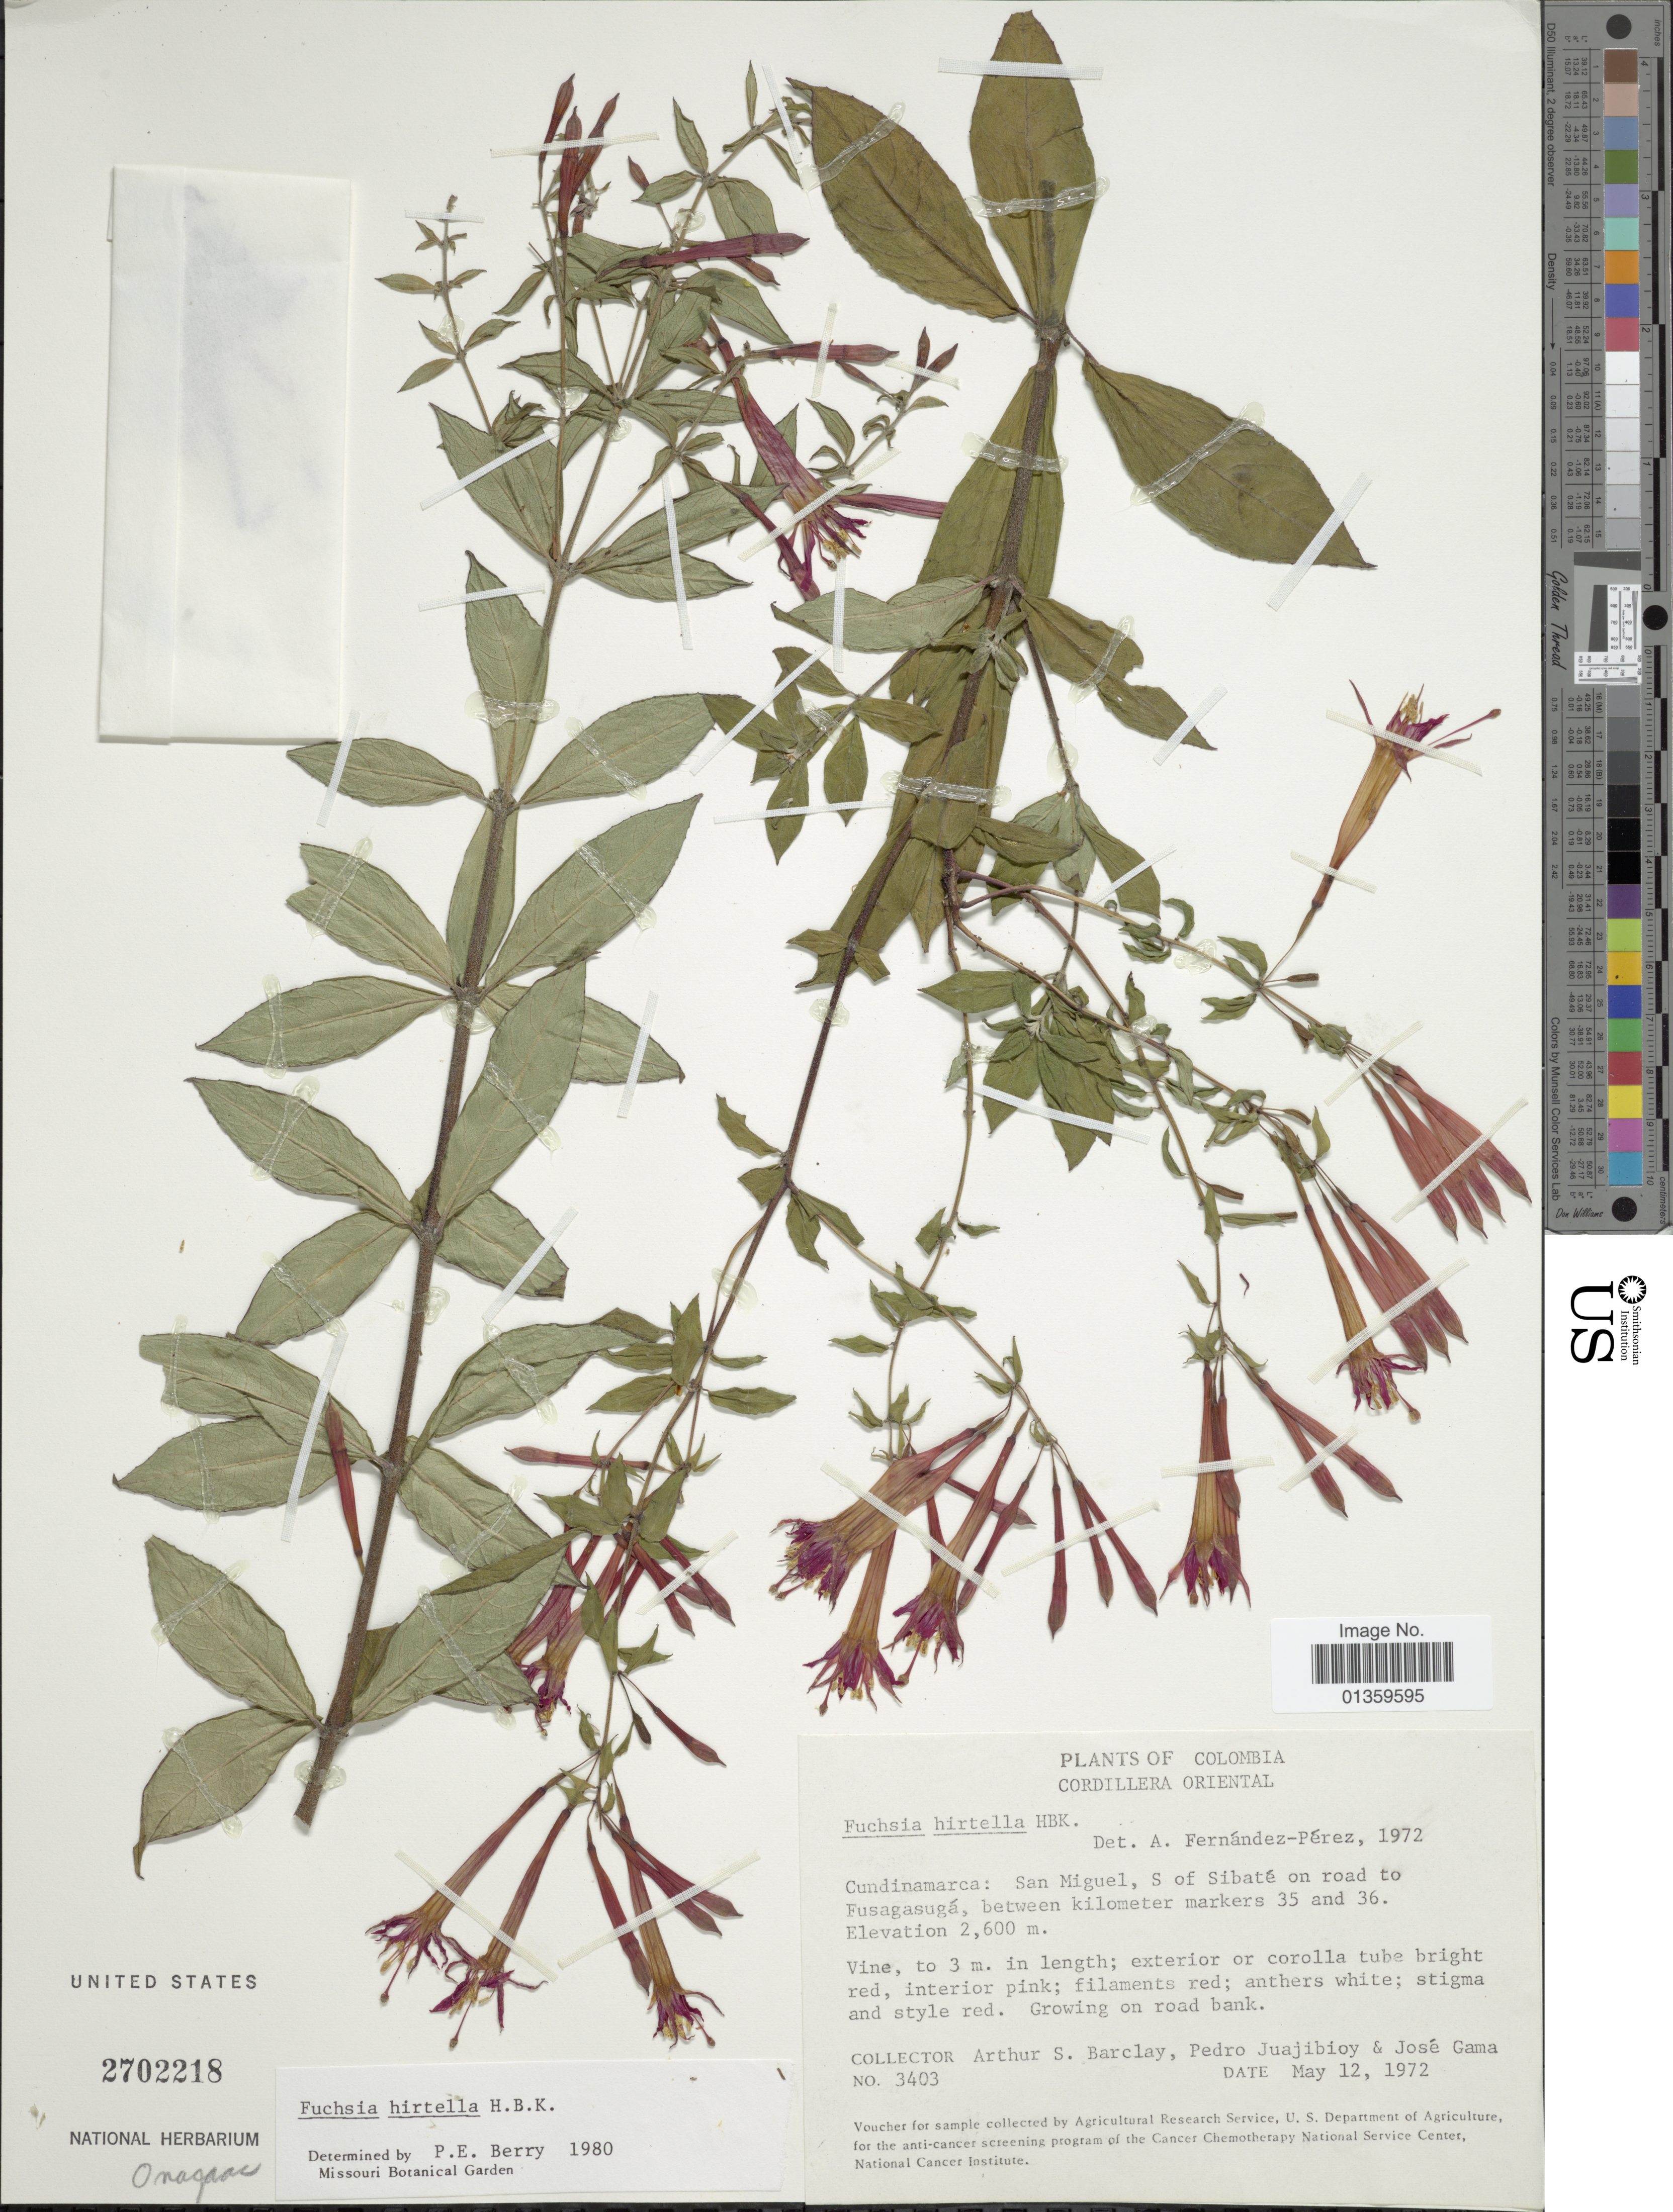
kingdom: Plantae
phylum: Tracheophyta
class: Magnoliopsida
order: Myrtales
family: Onagraceae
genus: Fuchsia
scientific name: Fuchsia hirtella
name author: Kunth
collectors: A. S. Barclay, P. Juajibioy & J. Gama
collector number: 3403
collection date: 1972-05-12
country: Colombia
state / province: Cundinamarca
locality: Cordillera Oriental, San Miguel, S of Sibaté on road to Fusagasugá, between kilometer markers 35 and 36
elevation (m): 2600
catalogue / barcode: US 2702218